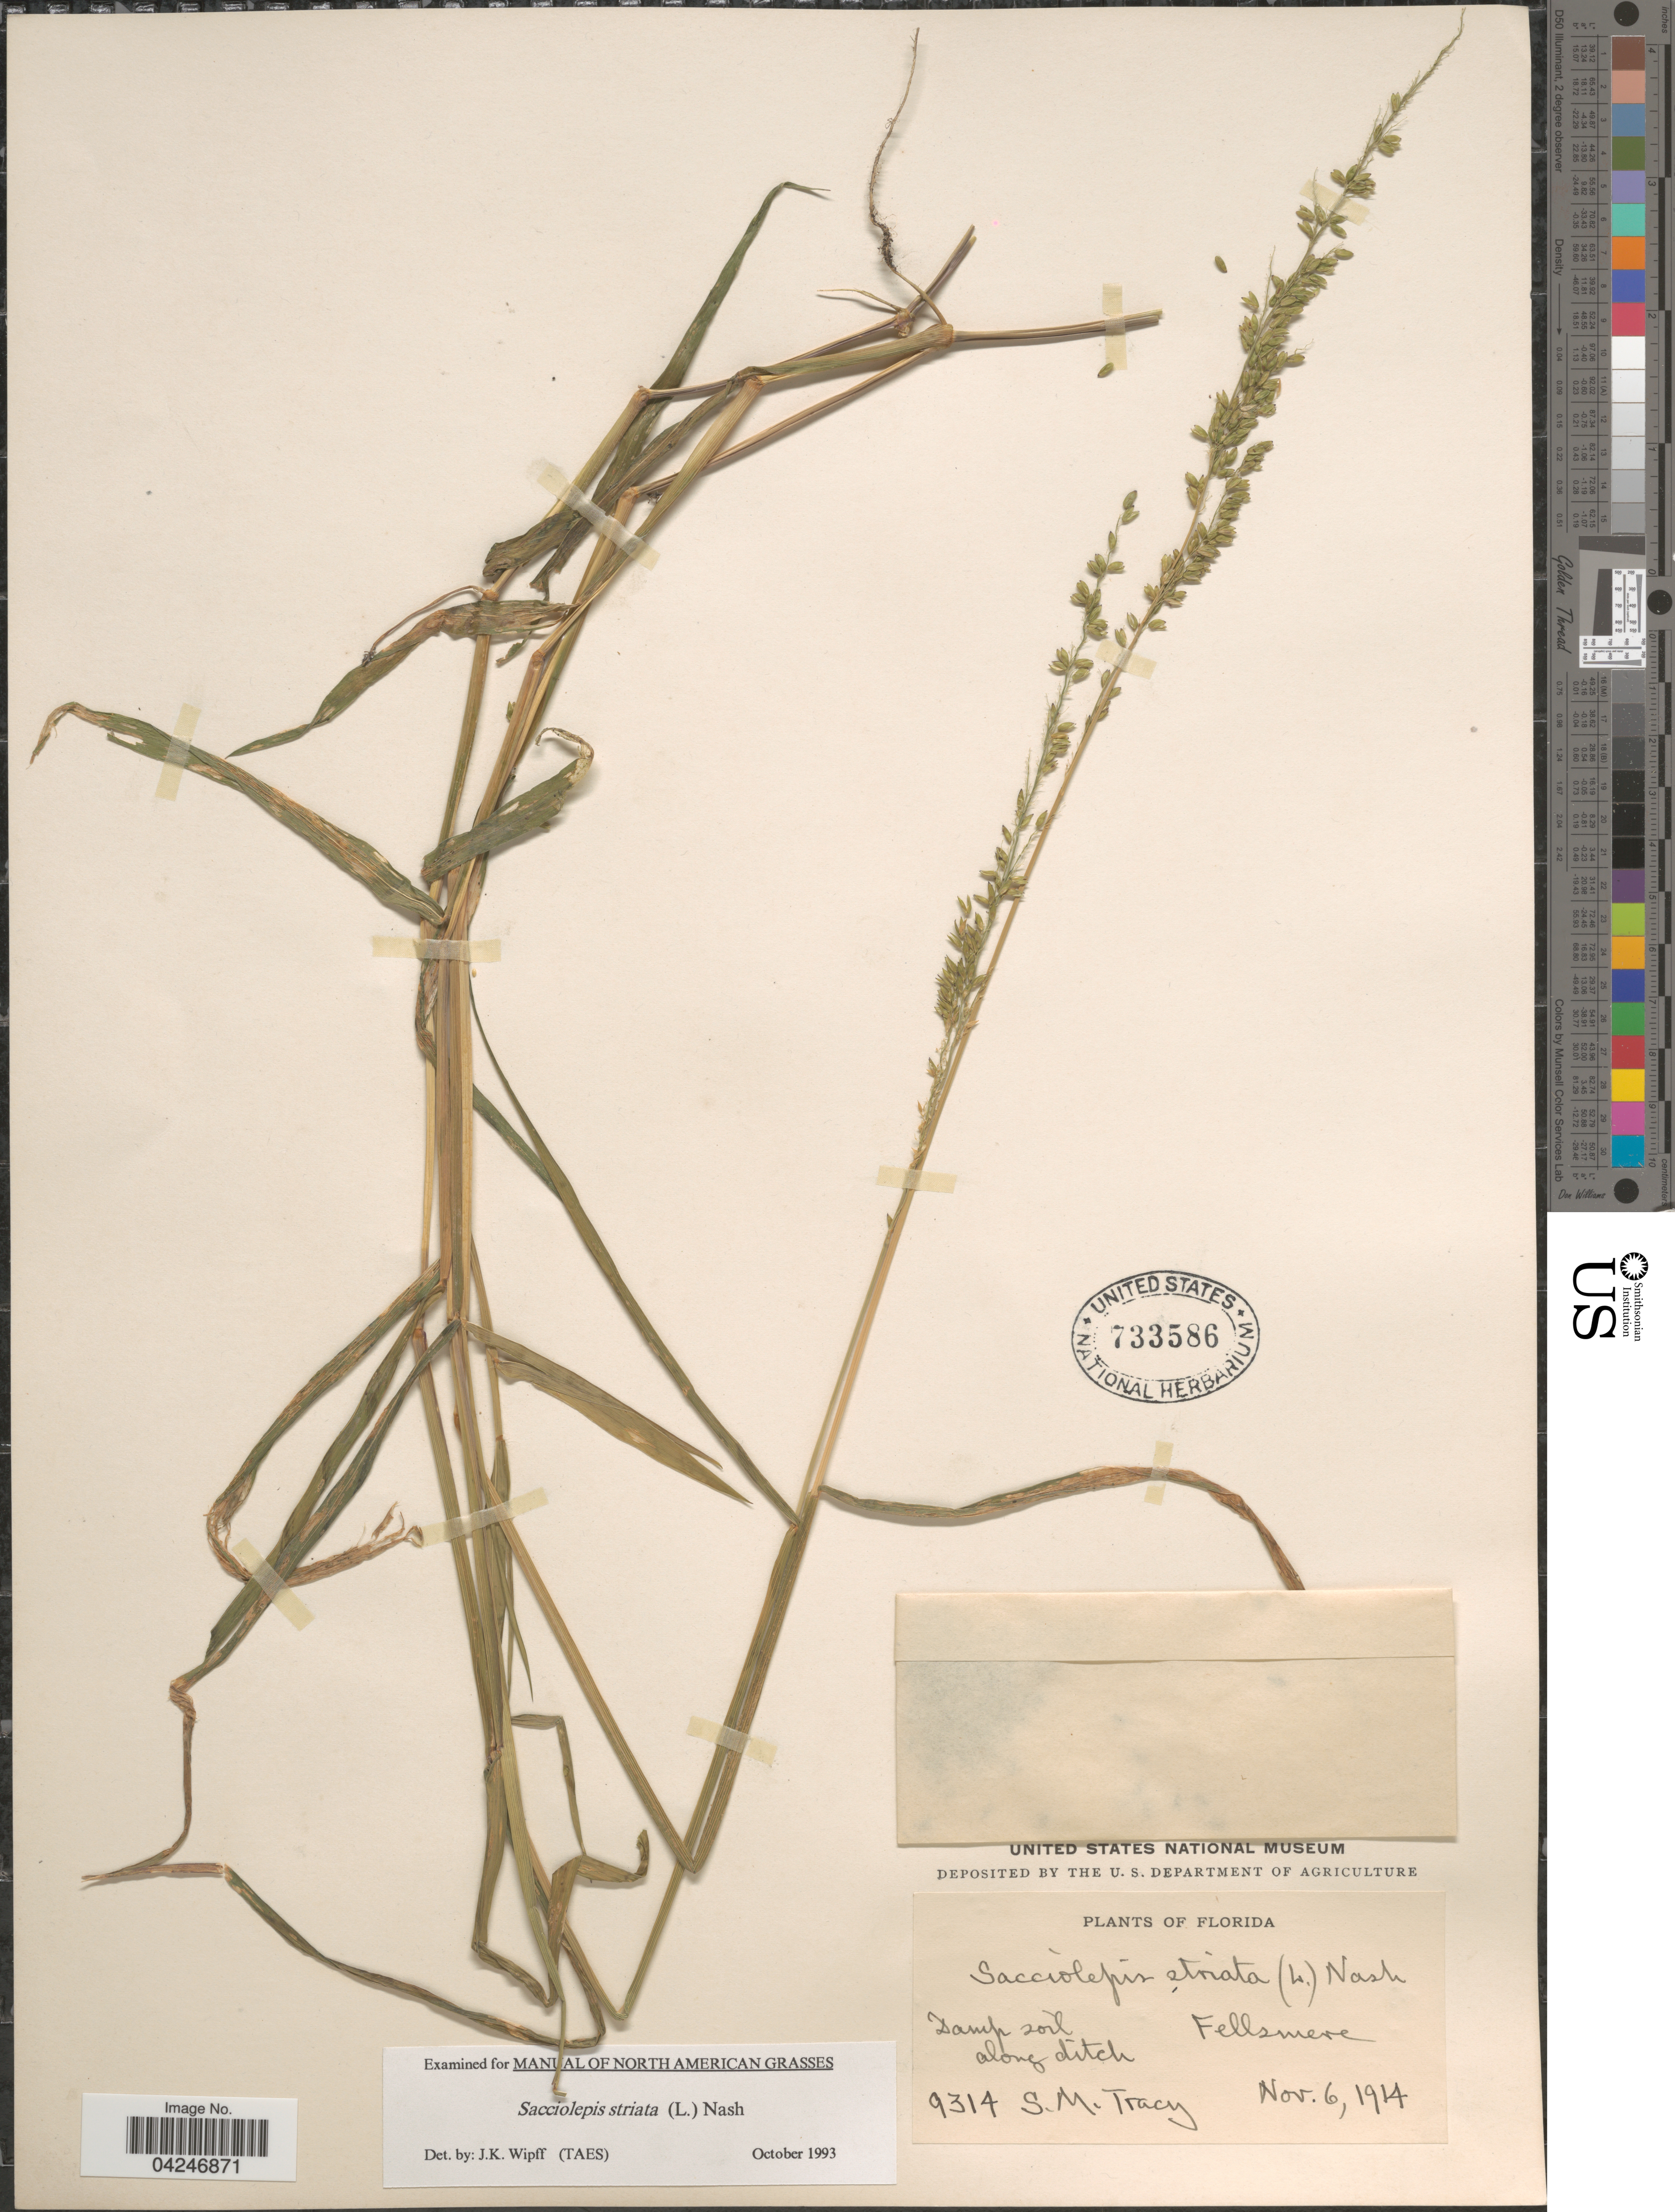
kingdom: Plantae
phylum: Tracheophyta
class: Liliopsida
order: Poales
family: Poaceae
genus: Sacciolepis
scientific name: Sacciolepis striata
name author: (L.) Nash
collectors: S. M. Tracy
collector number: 9314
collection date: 1914-11-06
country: United States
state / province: Florida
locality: Damp soil along ditch. Fellsmere.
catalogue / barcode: US 733586